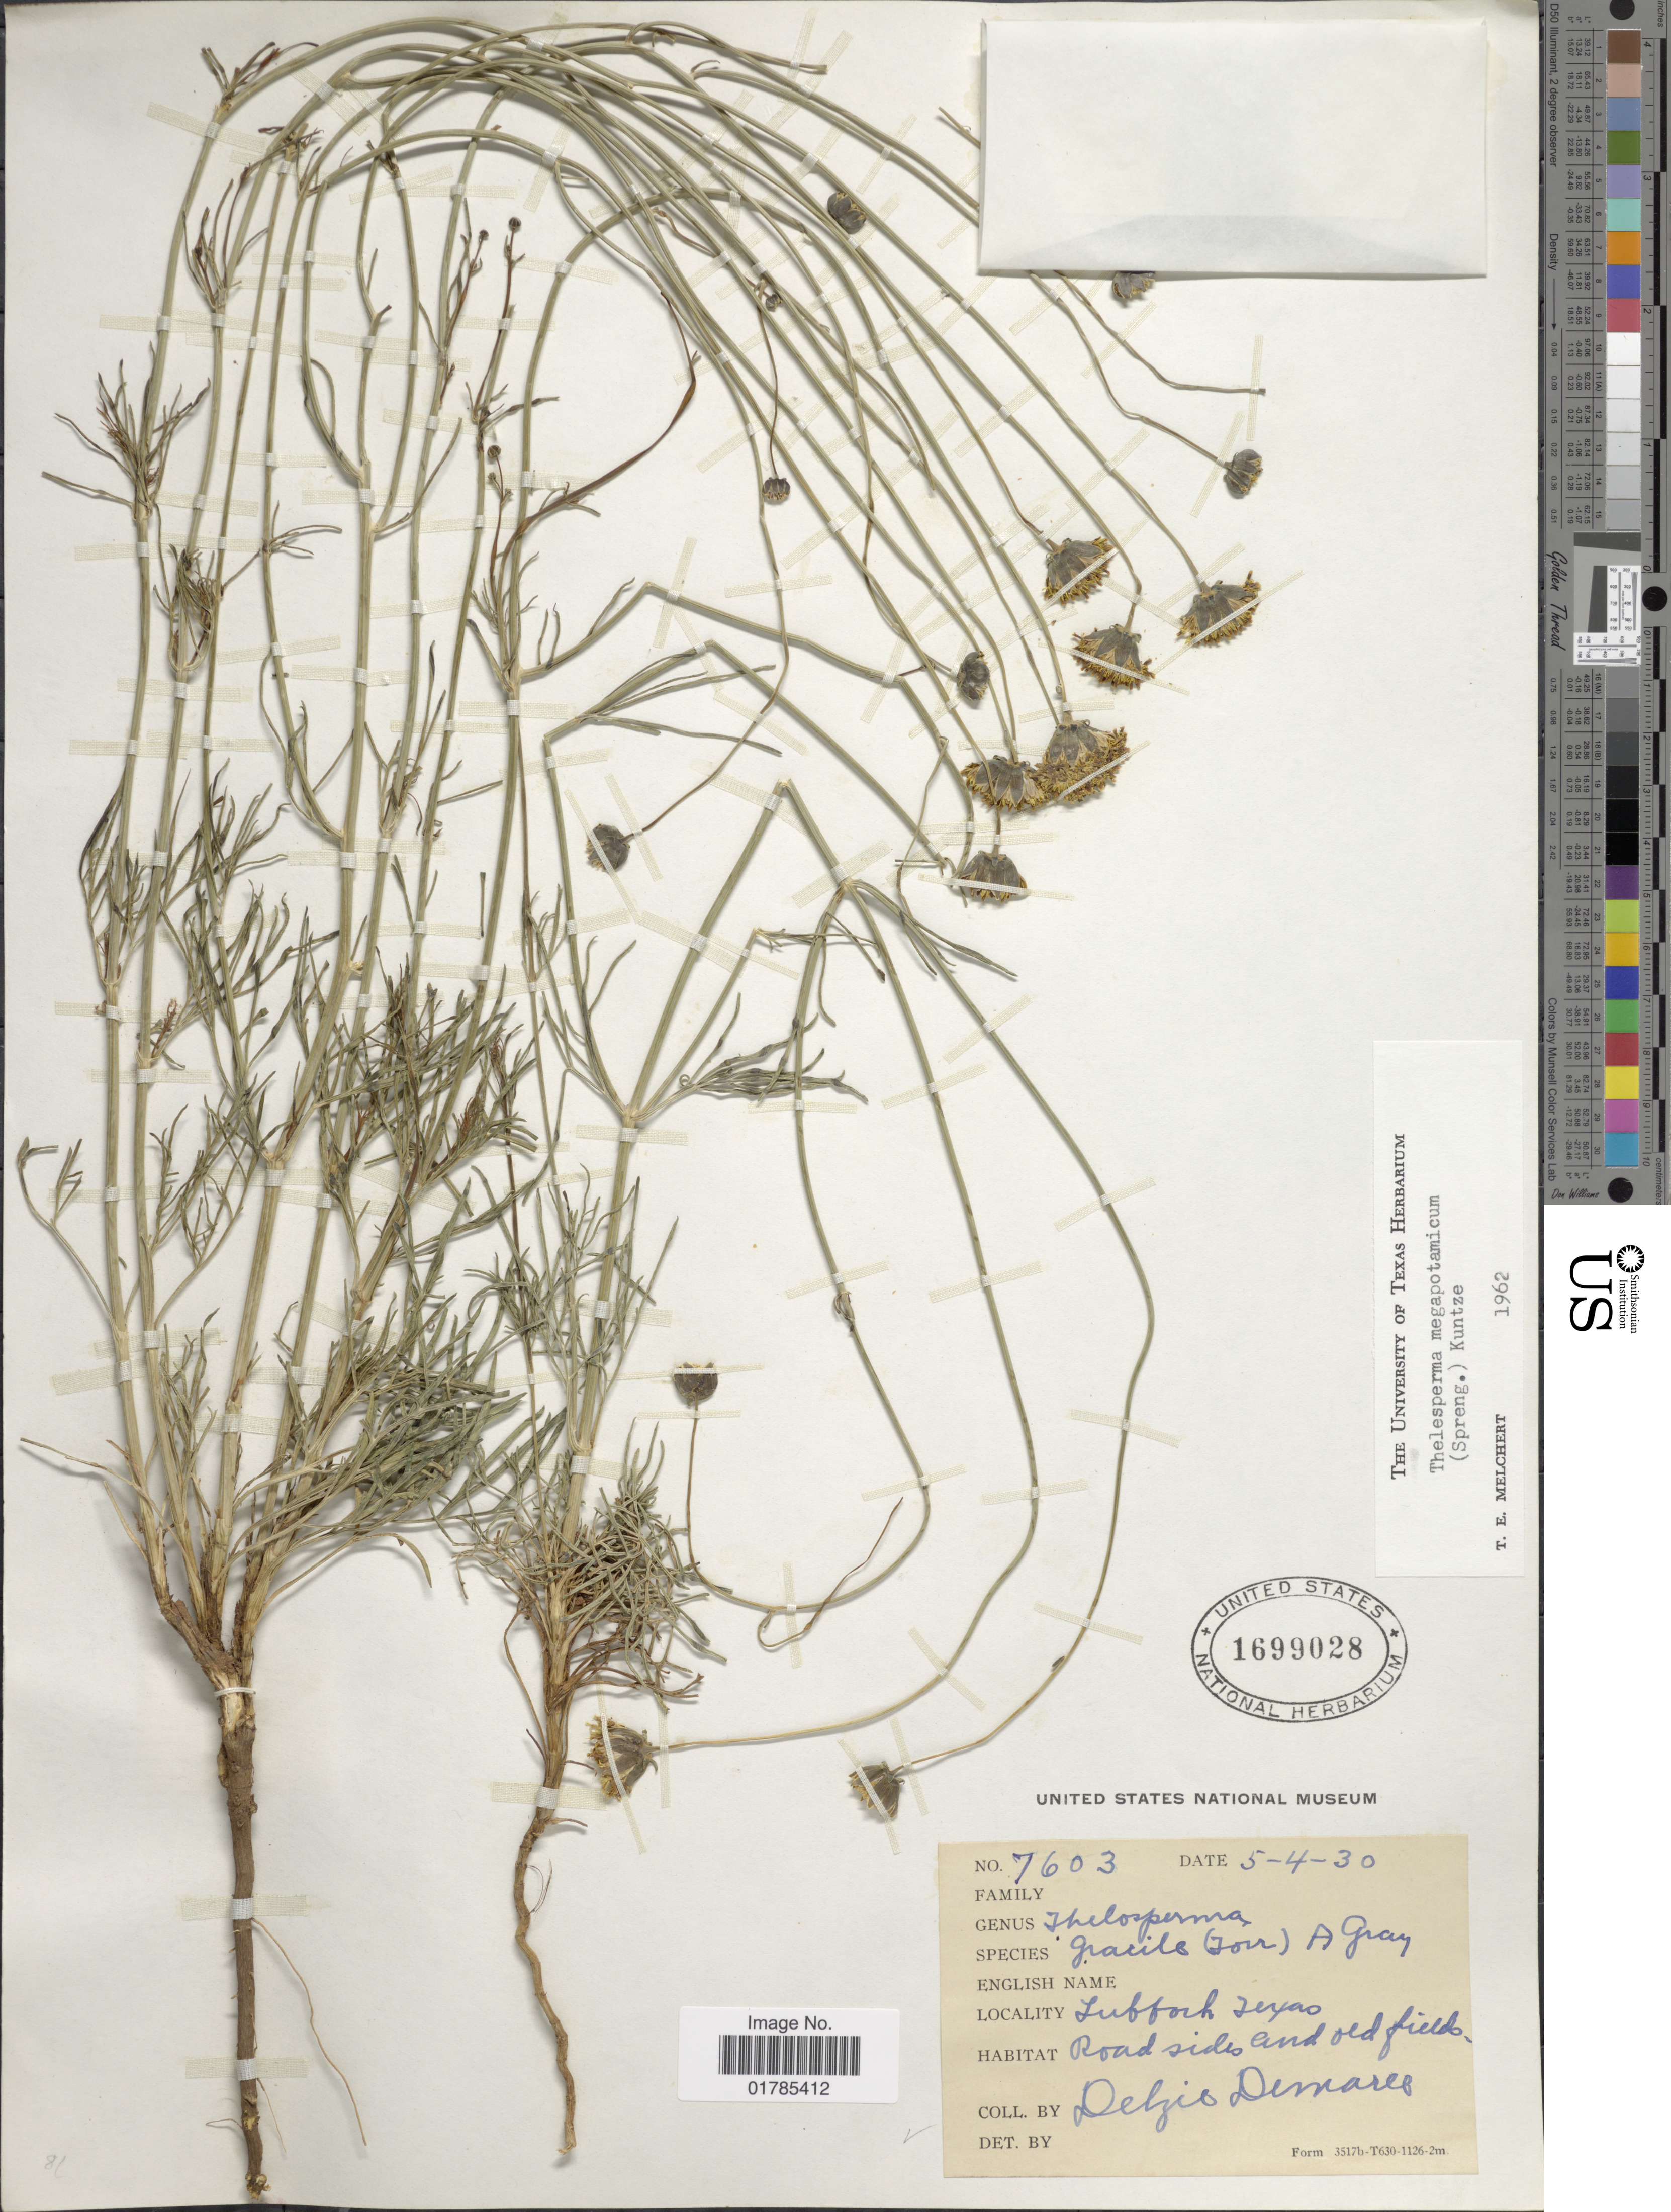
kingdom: Plantae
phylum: Tracheophyta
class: Magnoliopsida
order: Asterales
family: Asteraceae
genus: Thelesperma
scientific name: Thelesperma megapotamicum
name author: (Spreng.) Herter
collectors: D. Demaree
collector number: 7603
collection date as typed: Transcribed d/m/y: 4/5/30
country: United States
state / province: Texas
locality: Lubbock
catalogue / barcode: US 1699028